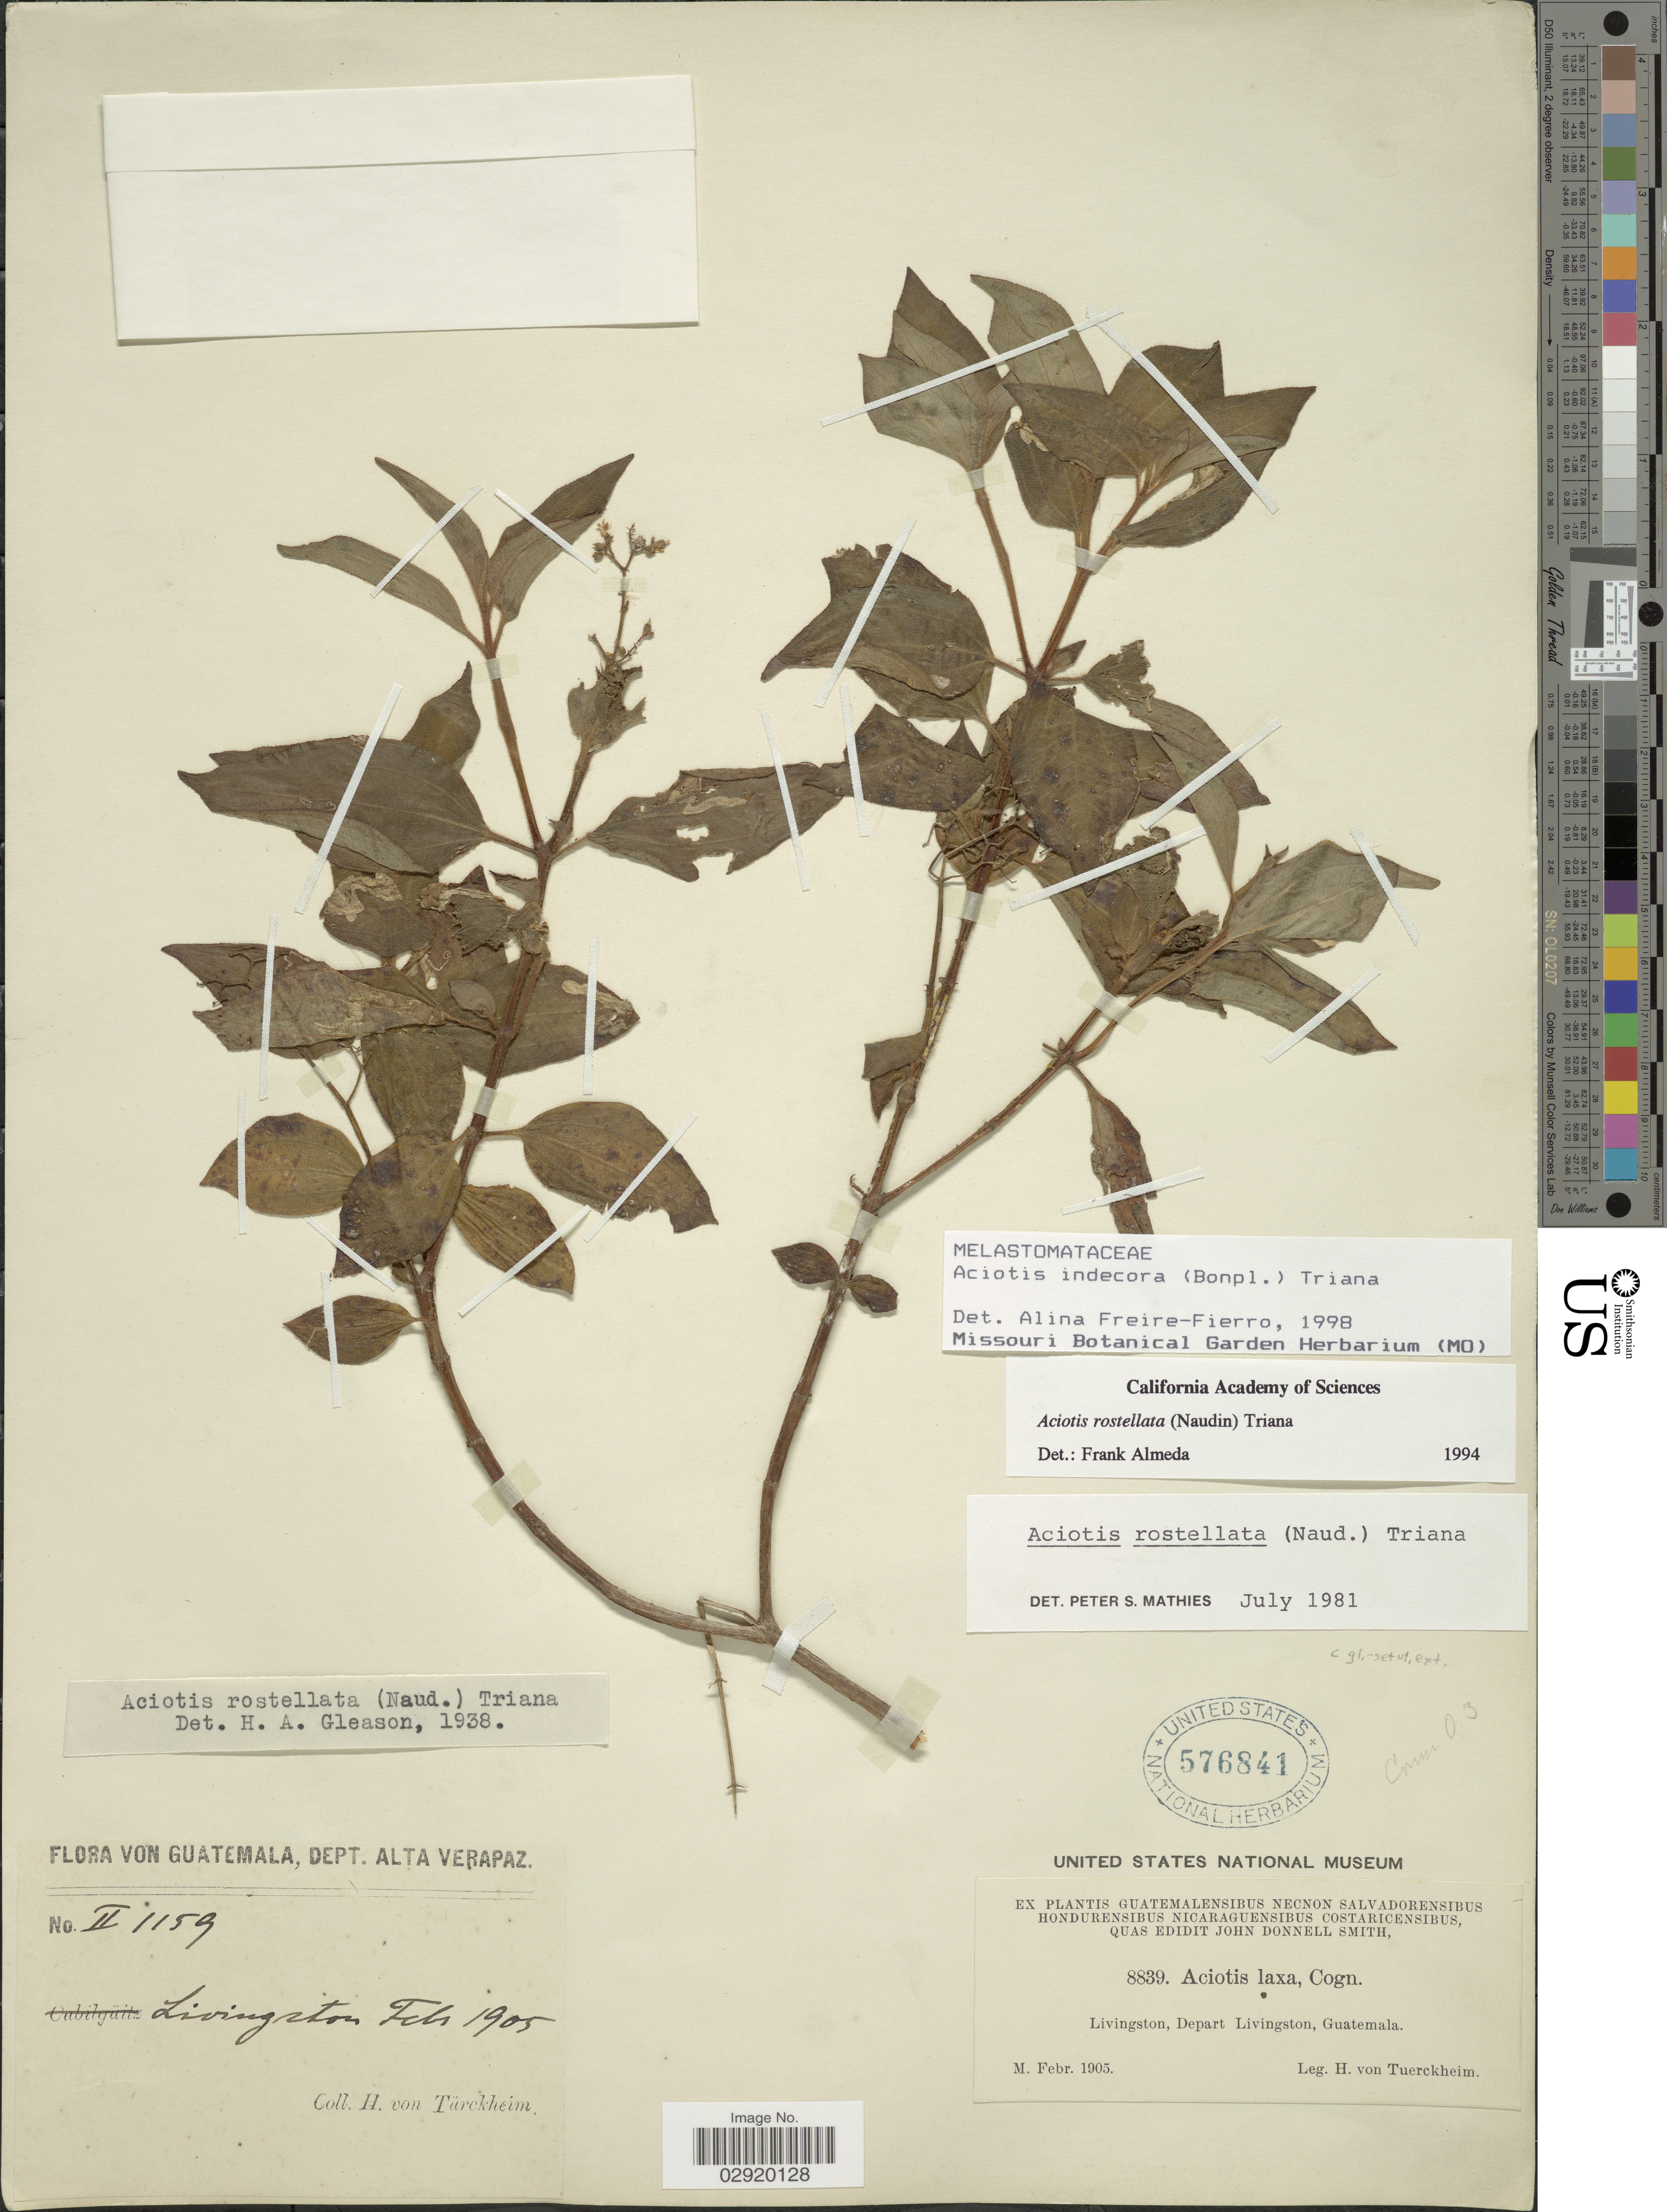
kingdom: Plantae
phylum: Tracheophyta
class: Magnoliopsida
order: Myrtales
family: Melastomataceae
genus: Aciotis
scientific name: Aciotis indecora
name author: (Bonpl.) Triana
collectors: H. von Türckheim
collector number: II1159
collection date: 1905-02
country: Guatemala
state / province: Alta Verapaz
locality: Dept. Alta Verapaz. Livingston.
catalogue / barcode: US 576841-2